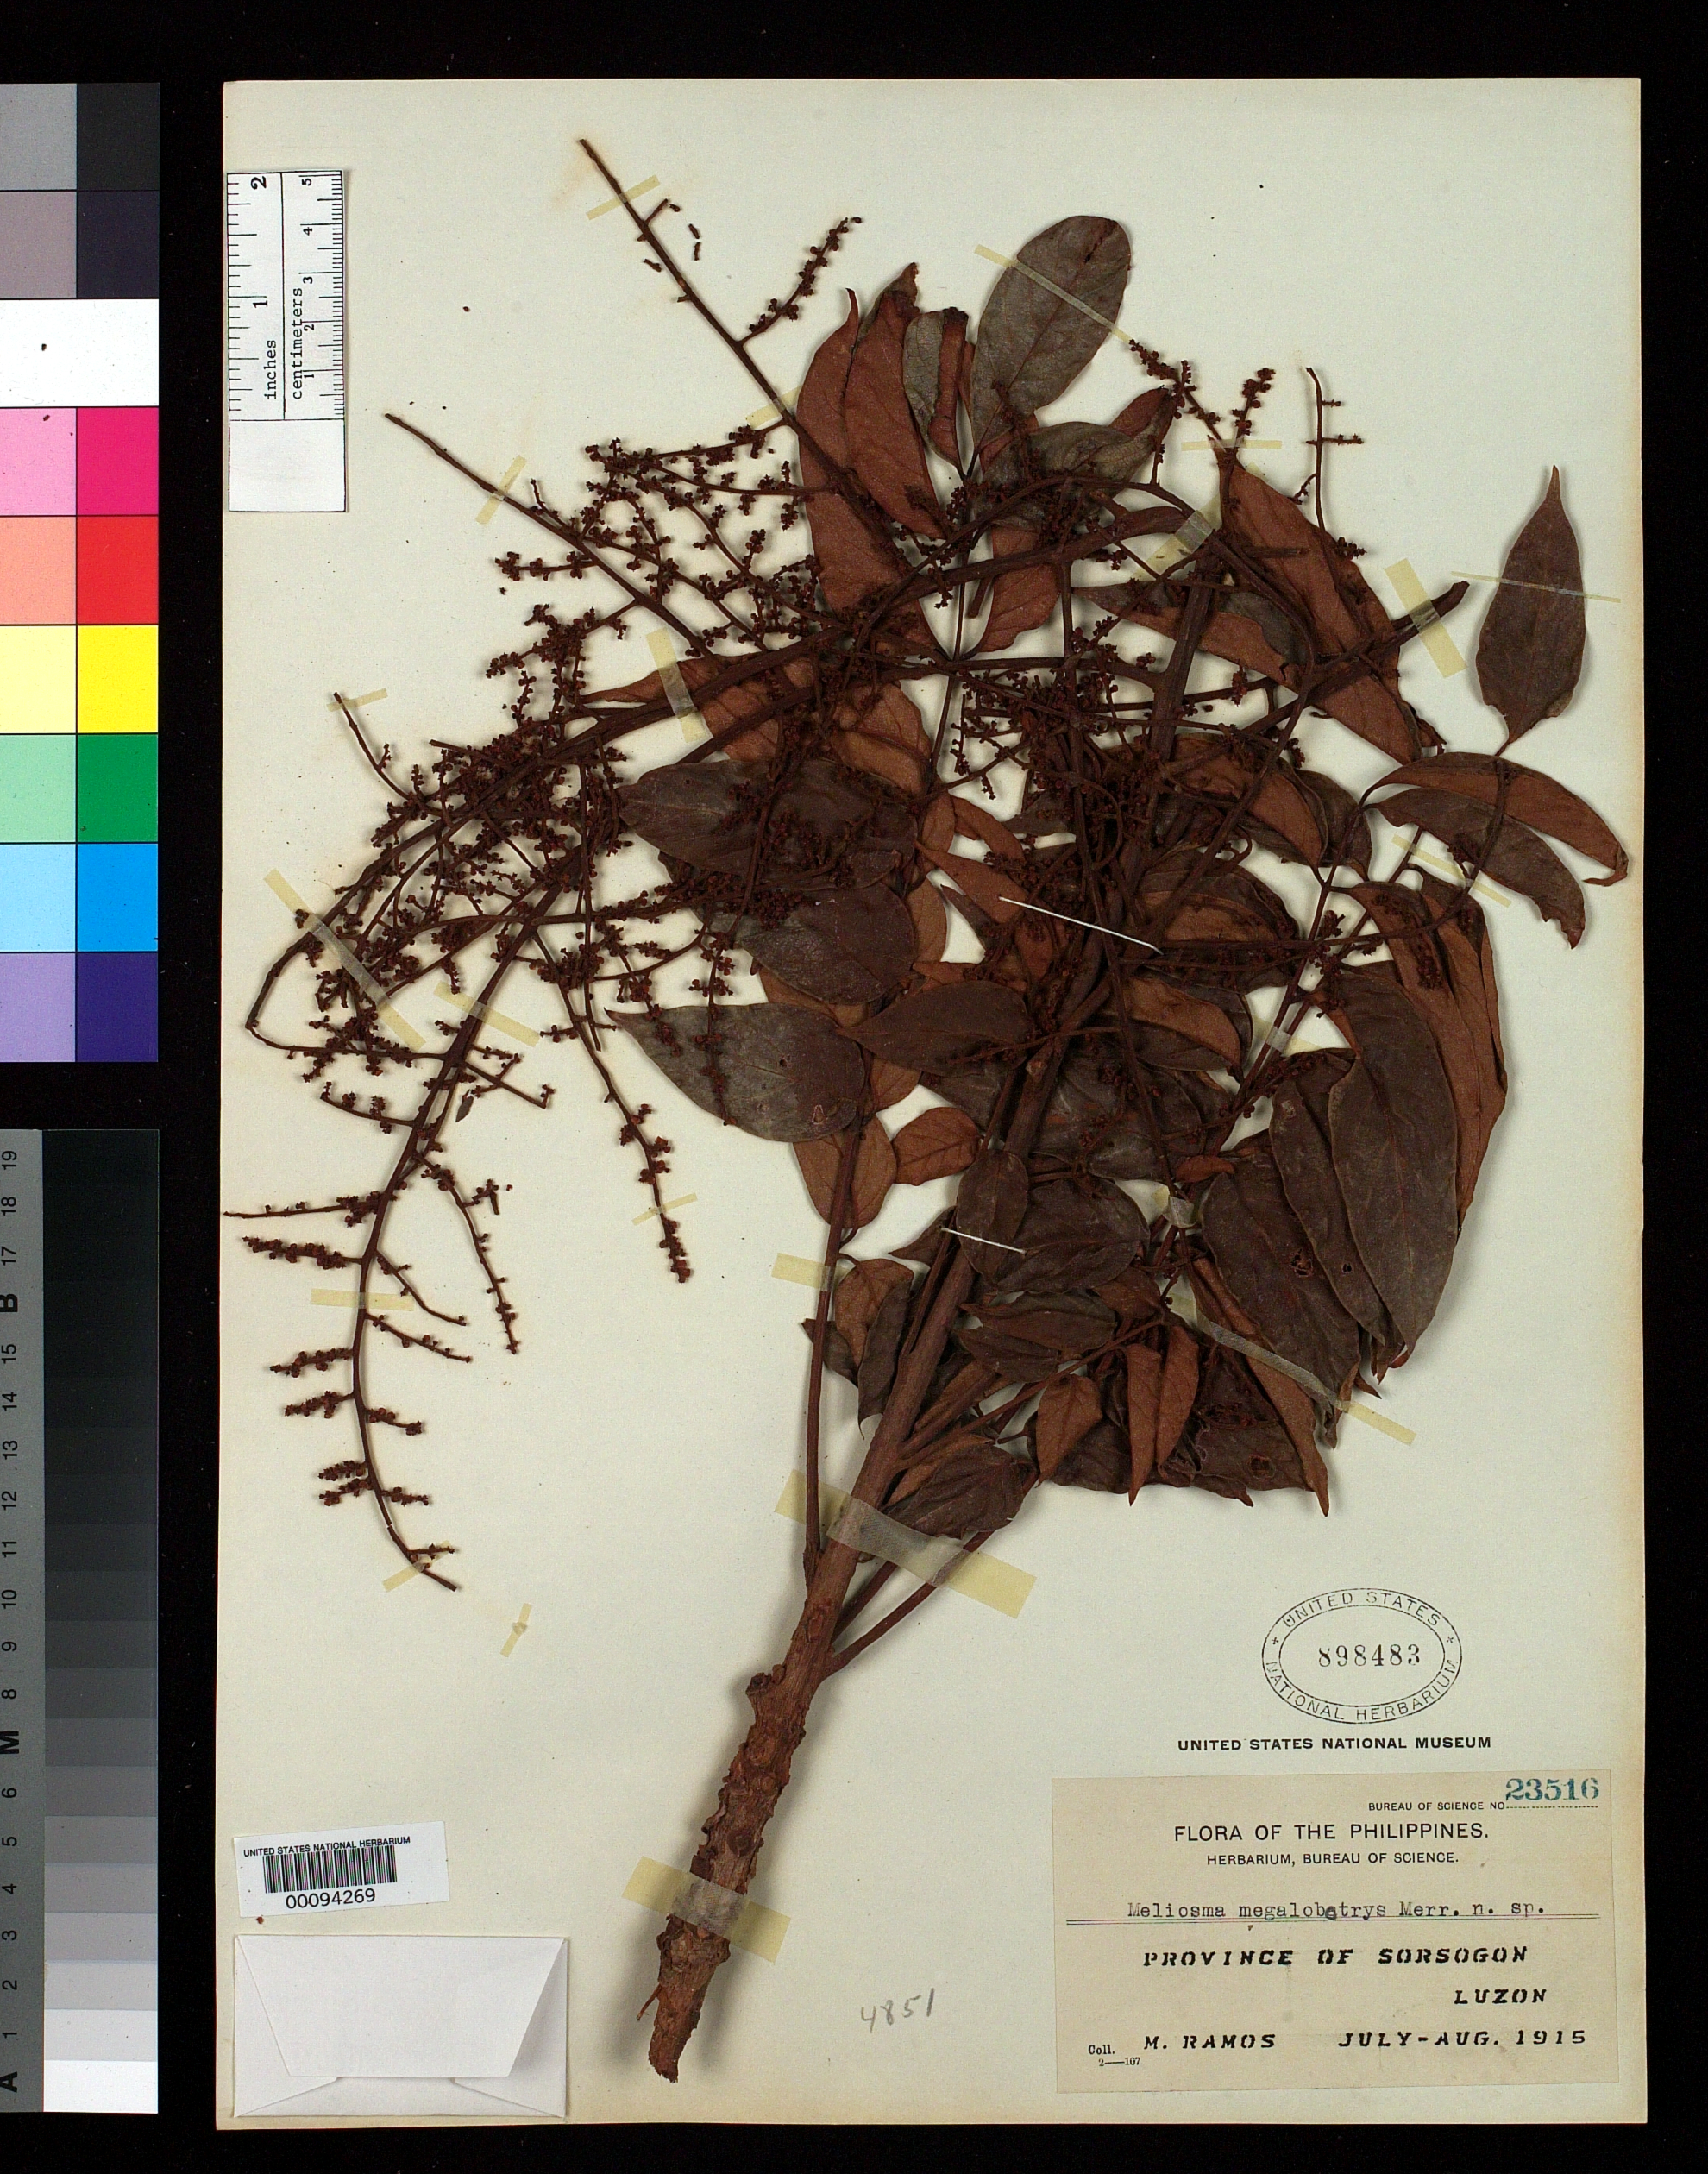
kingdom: Plantae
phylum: Tracheophyta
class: Magnoliopsida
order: Proteales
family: Sabiaceae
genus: Meliosma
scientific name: Meliosma megalobotrys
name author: Merr.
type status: Isotype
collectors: M. Ramos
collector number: Bur. Sci. 23516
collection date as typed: Jul 1915 to -- Aug 1915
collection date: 1915-07/1915-08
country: Philippines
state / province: Bicol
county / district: Sorsogon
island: Luzon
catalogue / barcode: US 898483